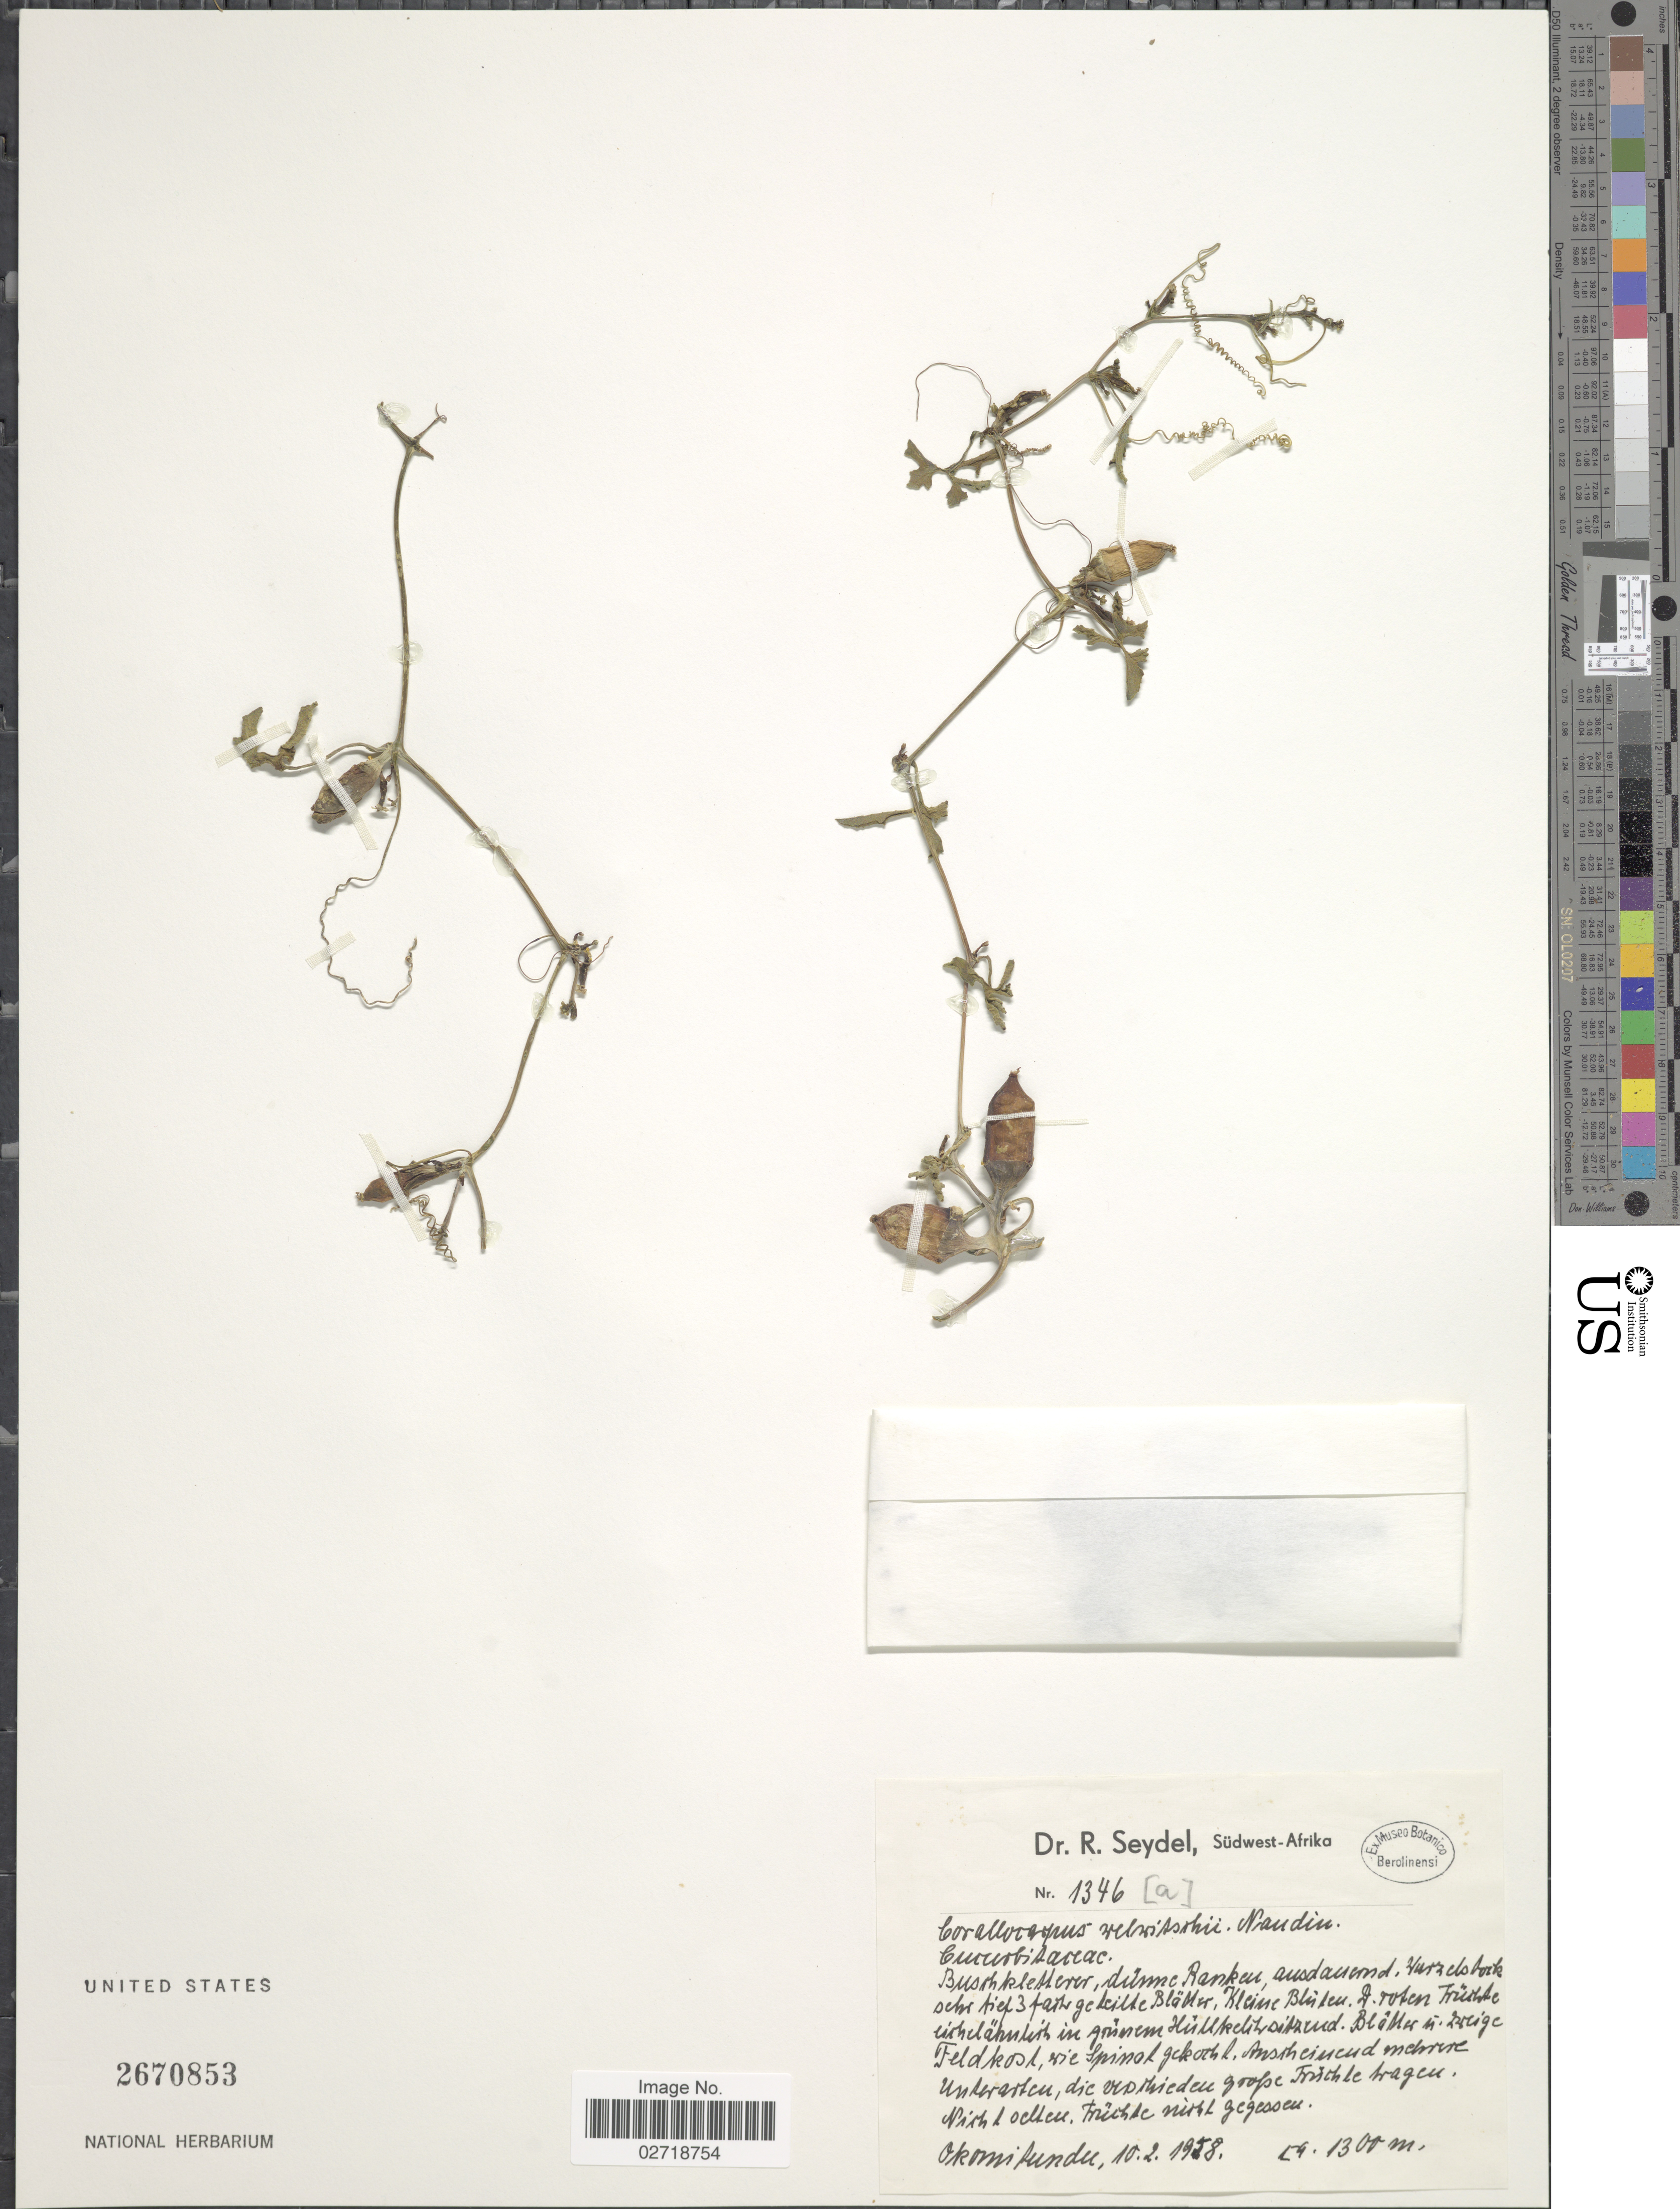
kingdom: Plantae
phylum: Tracheophyta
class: Magnoliopsida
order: Cucurbitales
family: Cucurbitaceae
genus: Corallocarpus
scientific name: Corallocarpus welwitschii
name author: (Naudin) Hook. f. ex C.B. Clarke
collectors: R. Seydel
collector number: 1346 [a]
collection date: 1958-02-10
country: Namibia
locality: Sudwest-Afrika. Okomitundu.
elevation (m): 1300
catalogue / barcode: US 2670853